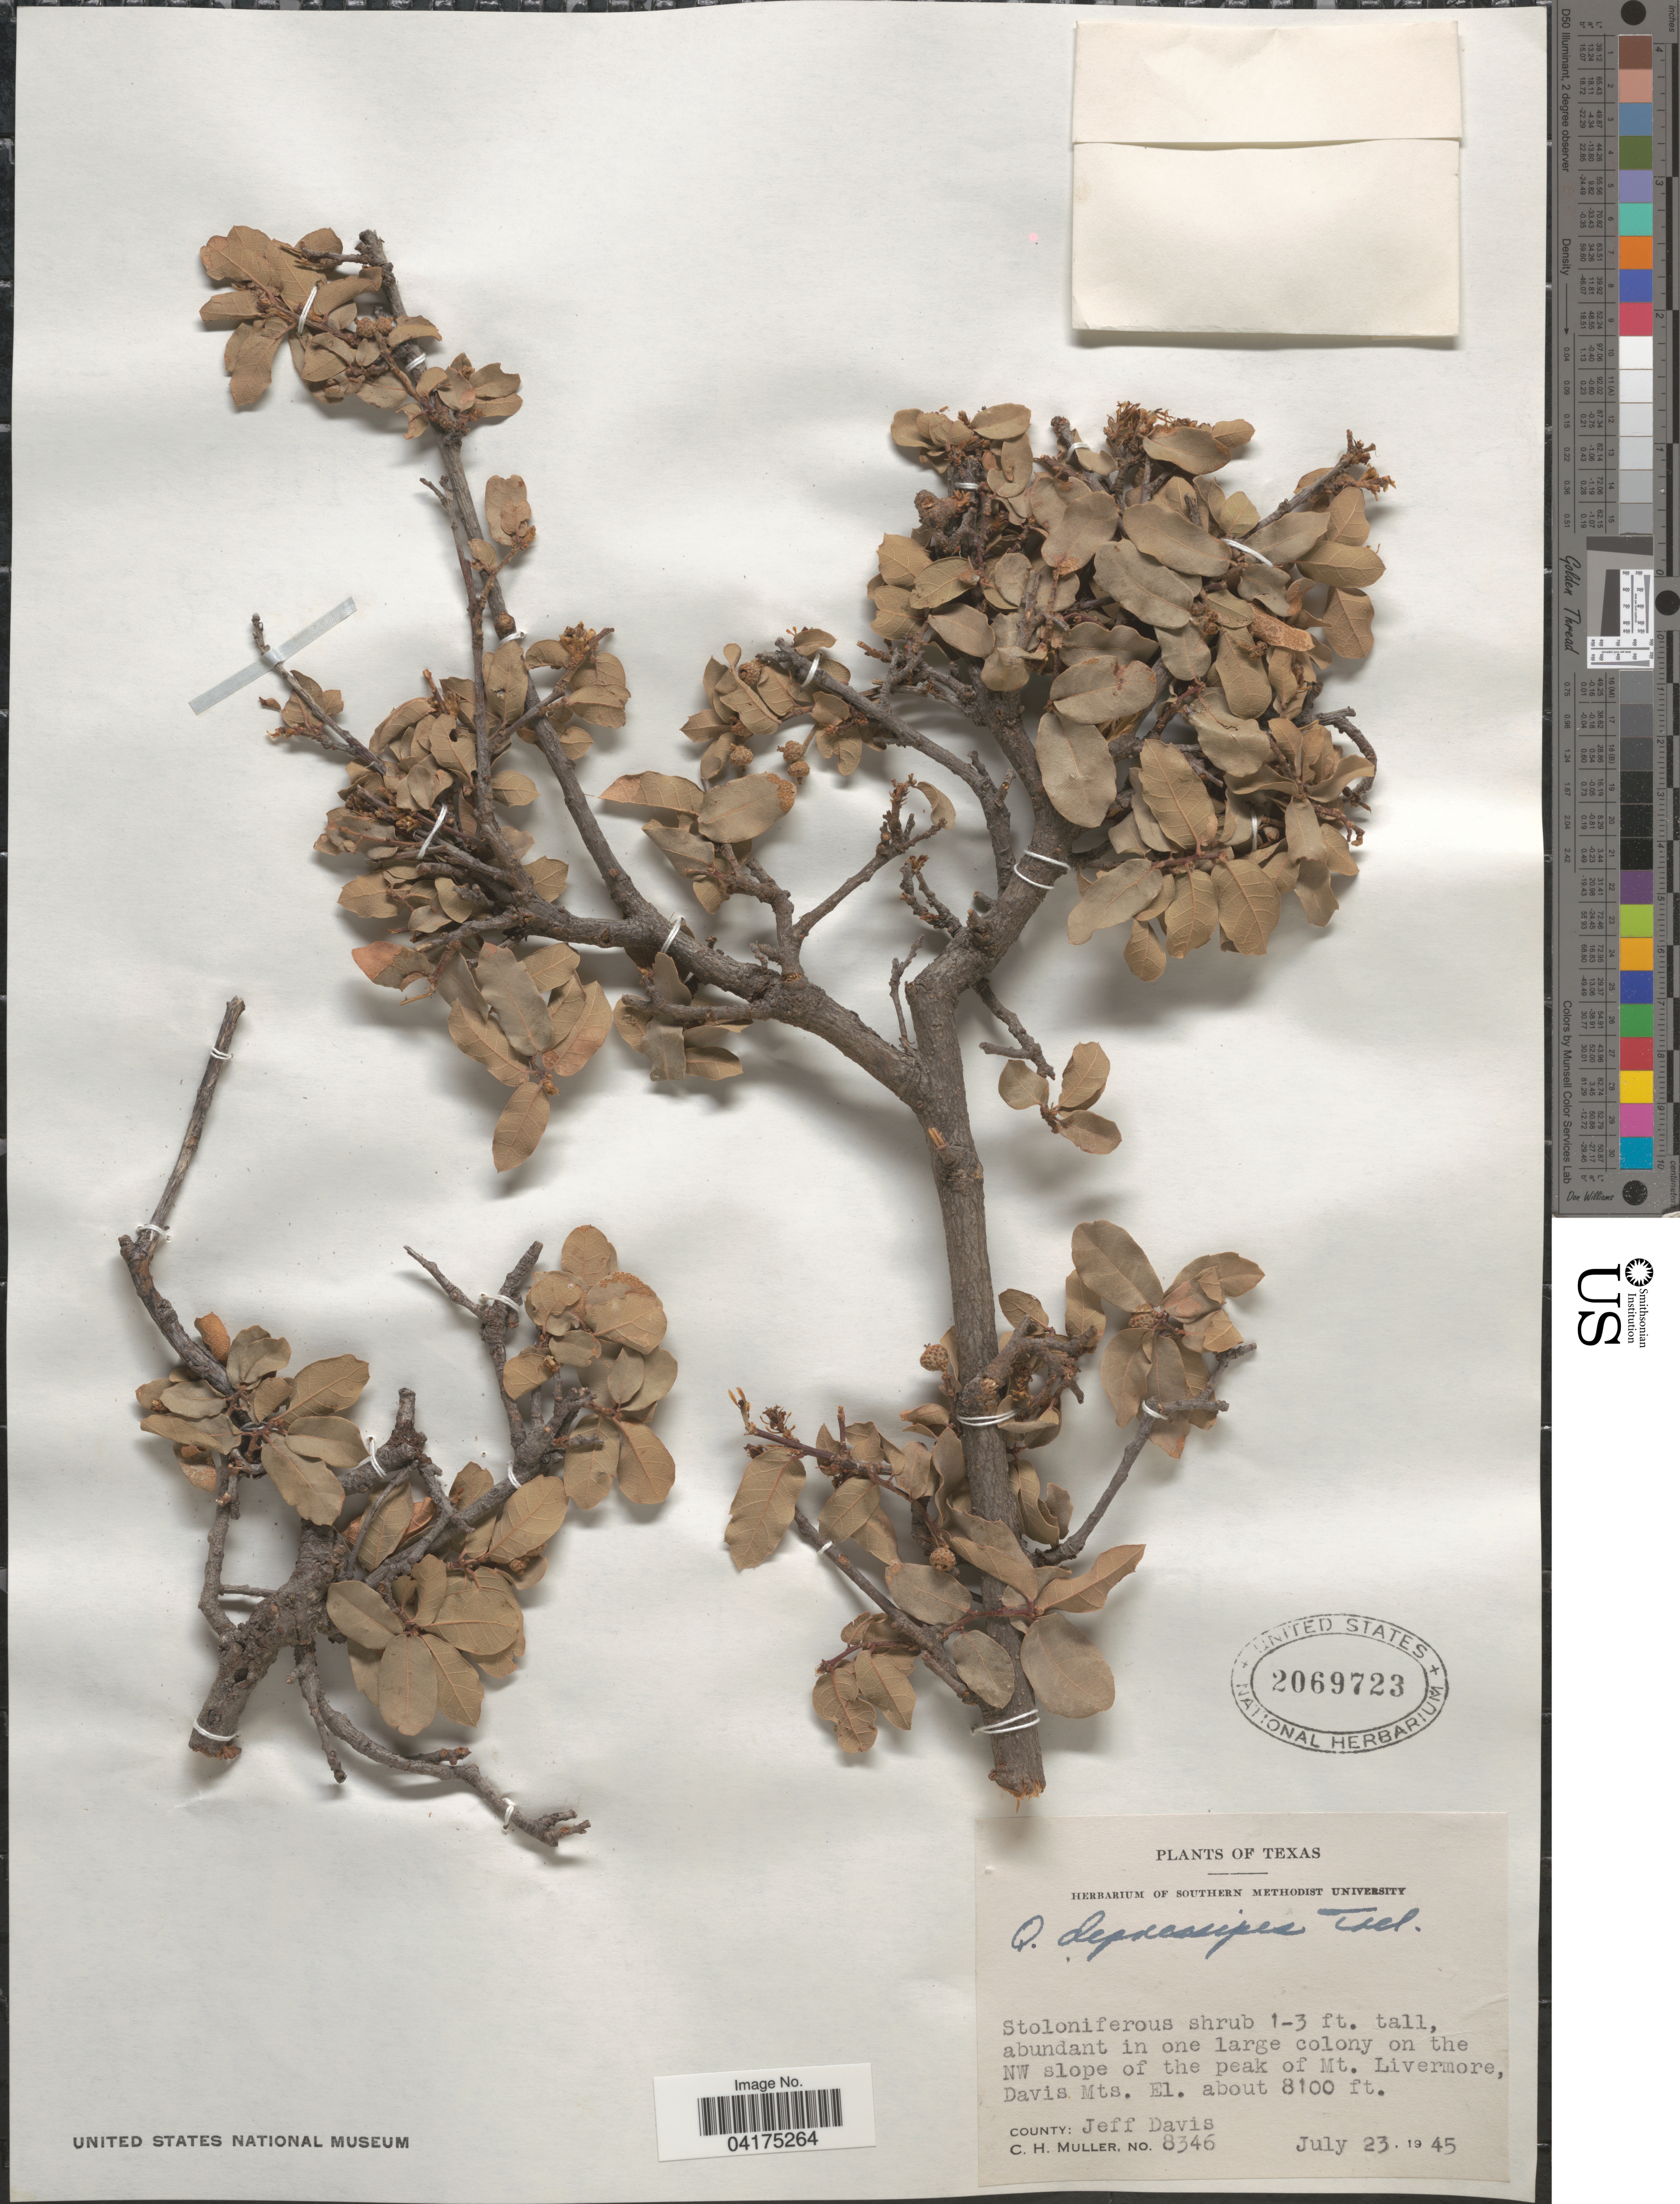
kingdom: Plantae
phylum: Tracheophyta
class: Magnoliopsida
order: Fagales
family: Fagaceae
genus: Quercus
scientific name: Quercus depressipes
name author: Trel.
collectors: C. H. Mueller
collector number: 8346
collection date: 1945-07-23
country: United States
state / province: Texas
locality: Stoloniferous shrub 1-3 ft. tall, abundant in one large colony on the NW slope of the peak of Mt. Livermore, Davis Mts. County: Jeff Davis.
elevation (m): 2469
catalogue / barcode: US 2069723